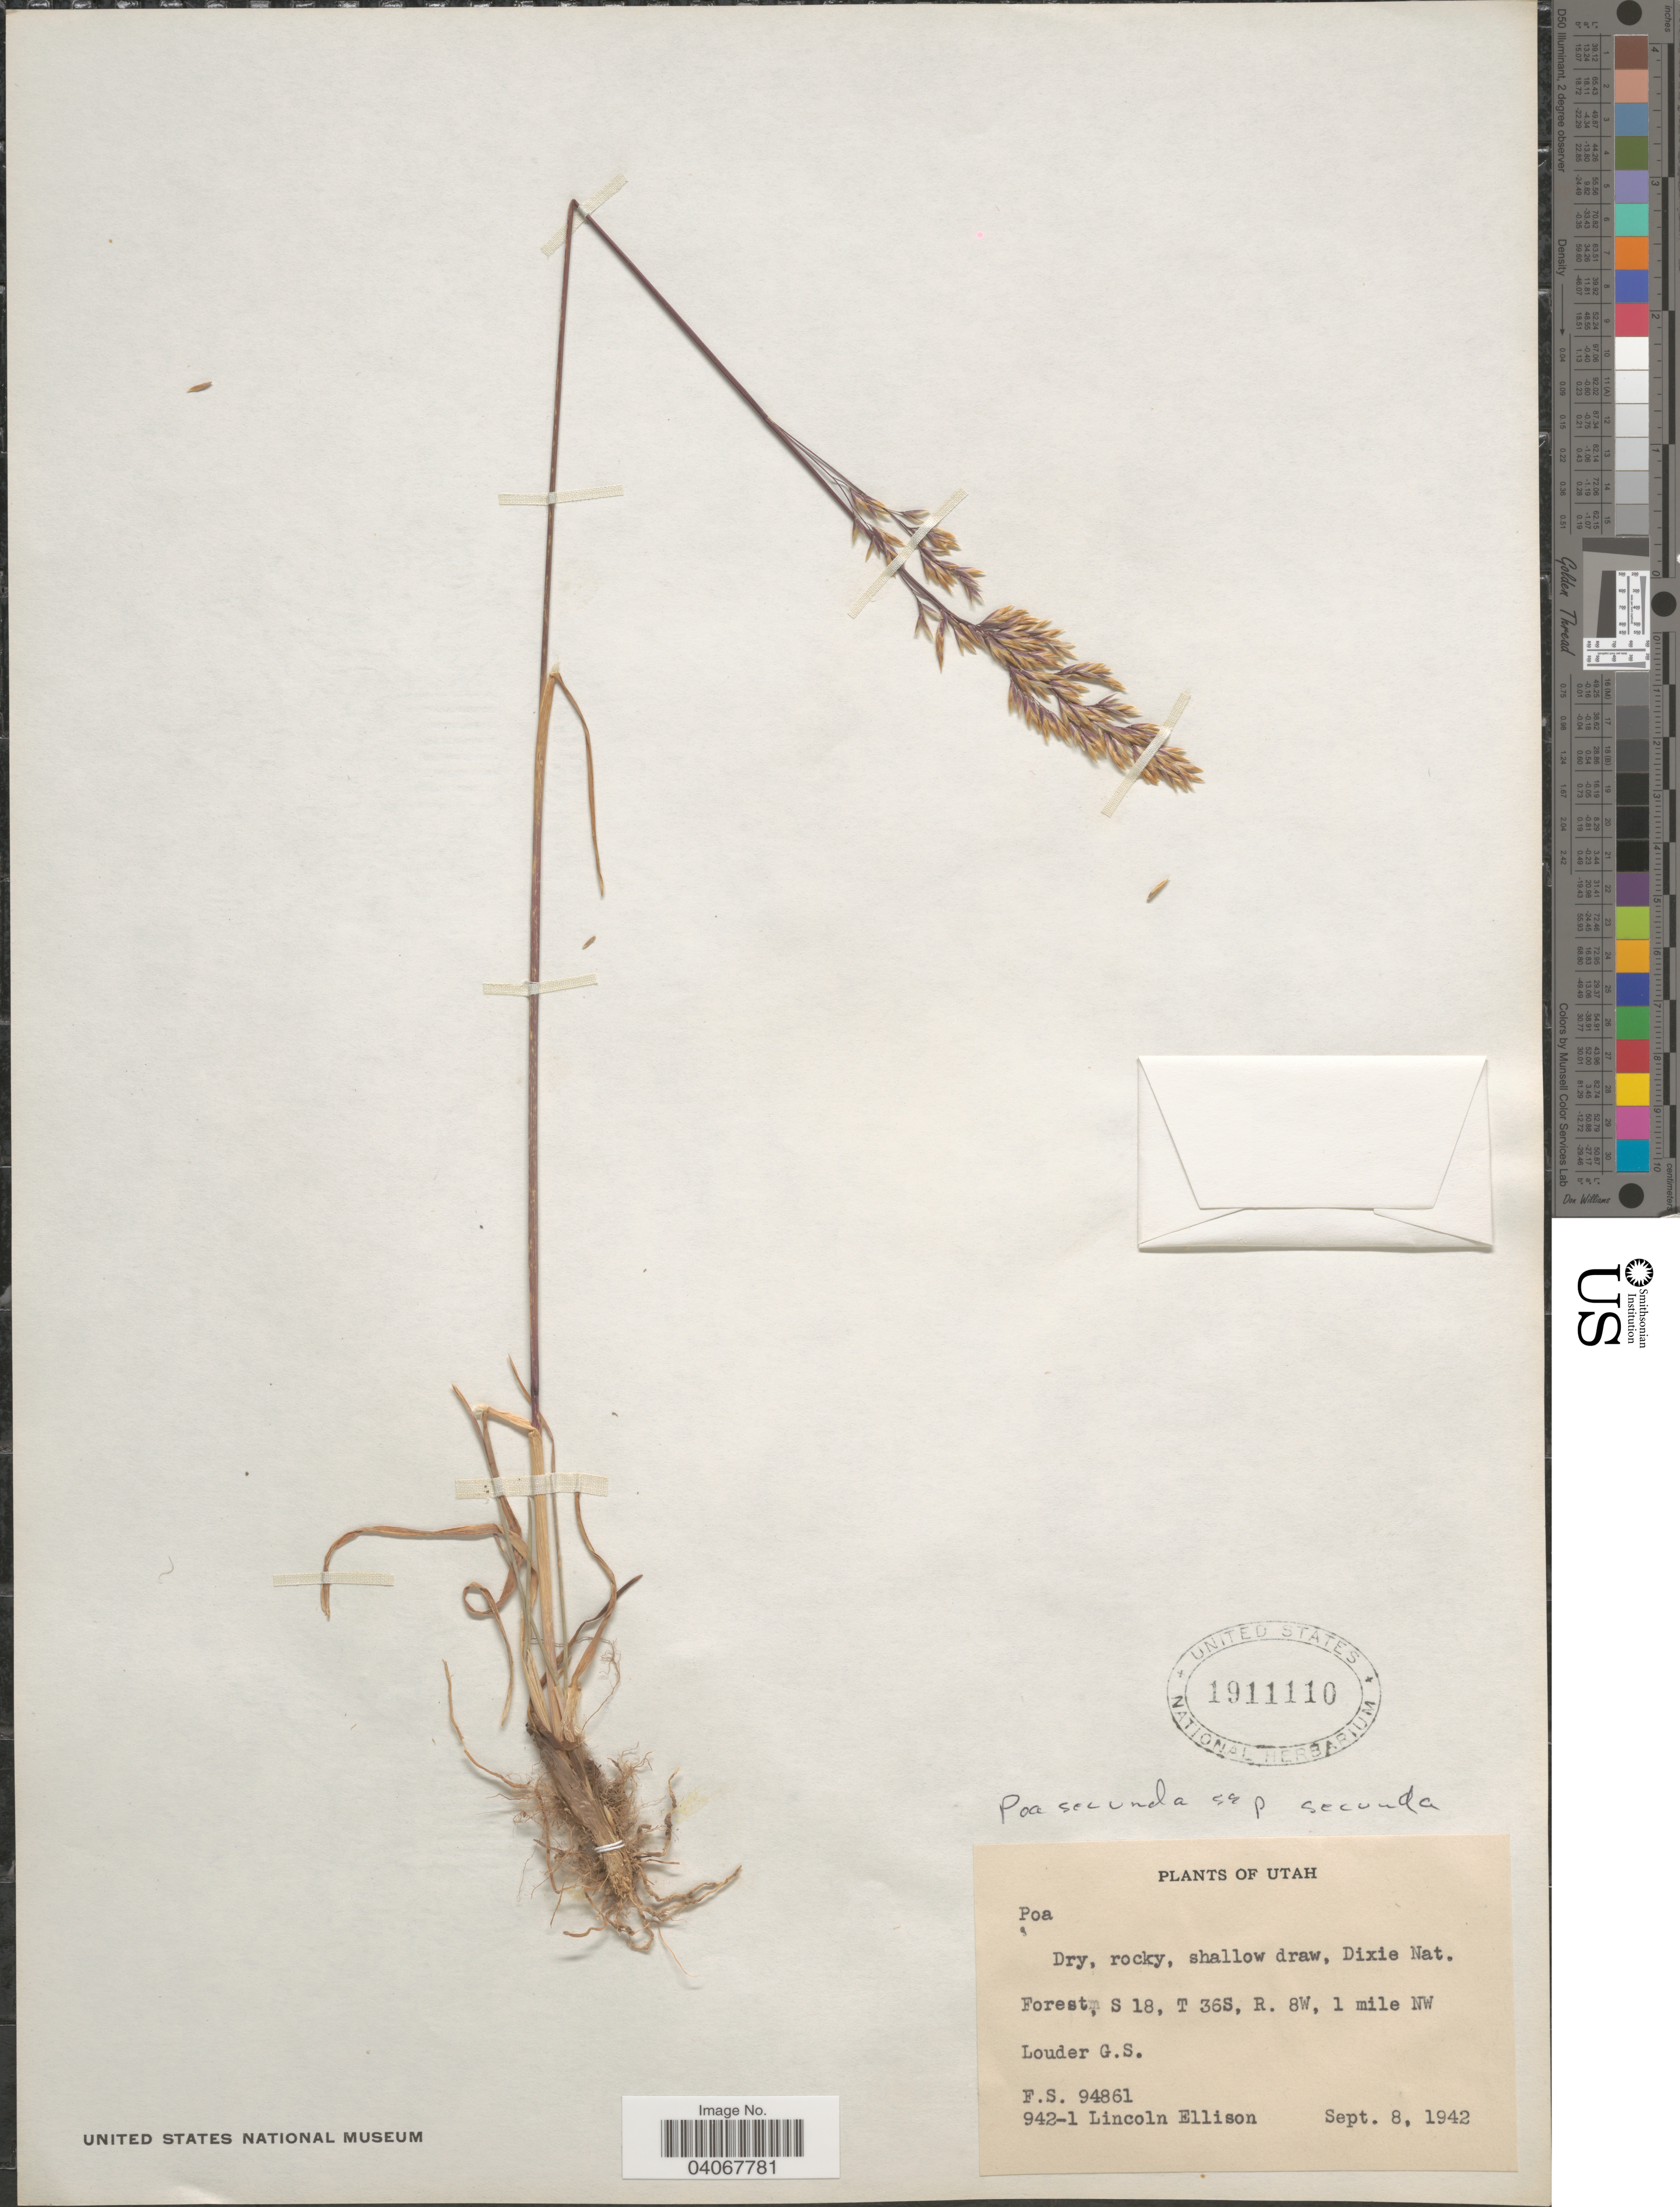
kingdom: Plantae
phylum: Tracheophyta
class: Liliopsida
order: Poales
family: Poaceae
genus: Poa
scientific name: Poa secunda subsp. secunda var. secunda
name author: J. Presl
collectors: L. Ellison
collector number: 942-1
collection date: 1942-09-08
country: United States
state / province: Utah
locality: Dry, rocky, shallow draw, Dixie Nat. Forest, S 18, T 36S, R. 8W, 1 mile NW Louder G.S.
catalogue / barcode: US 1911110